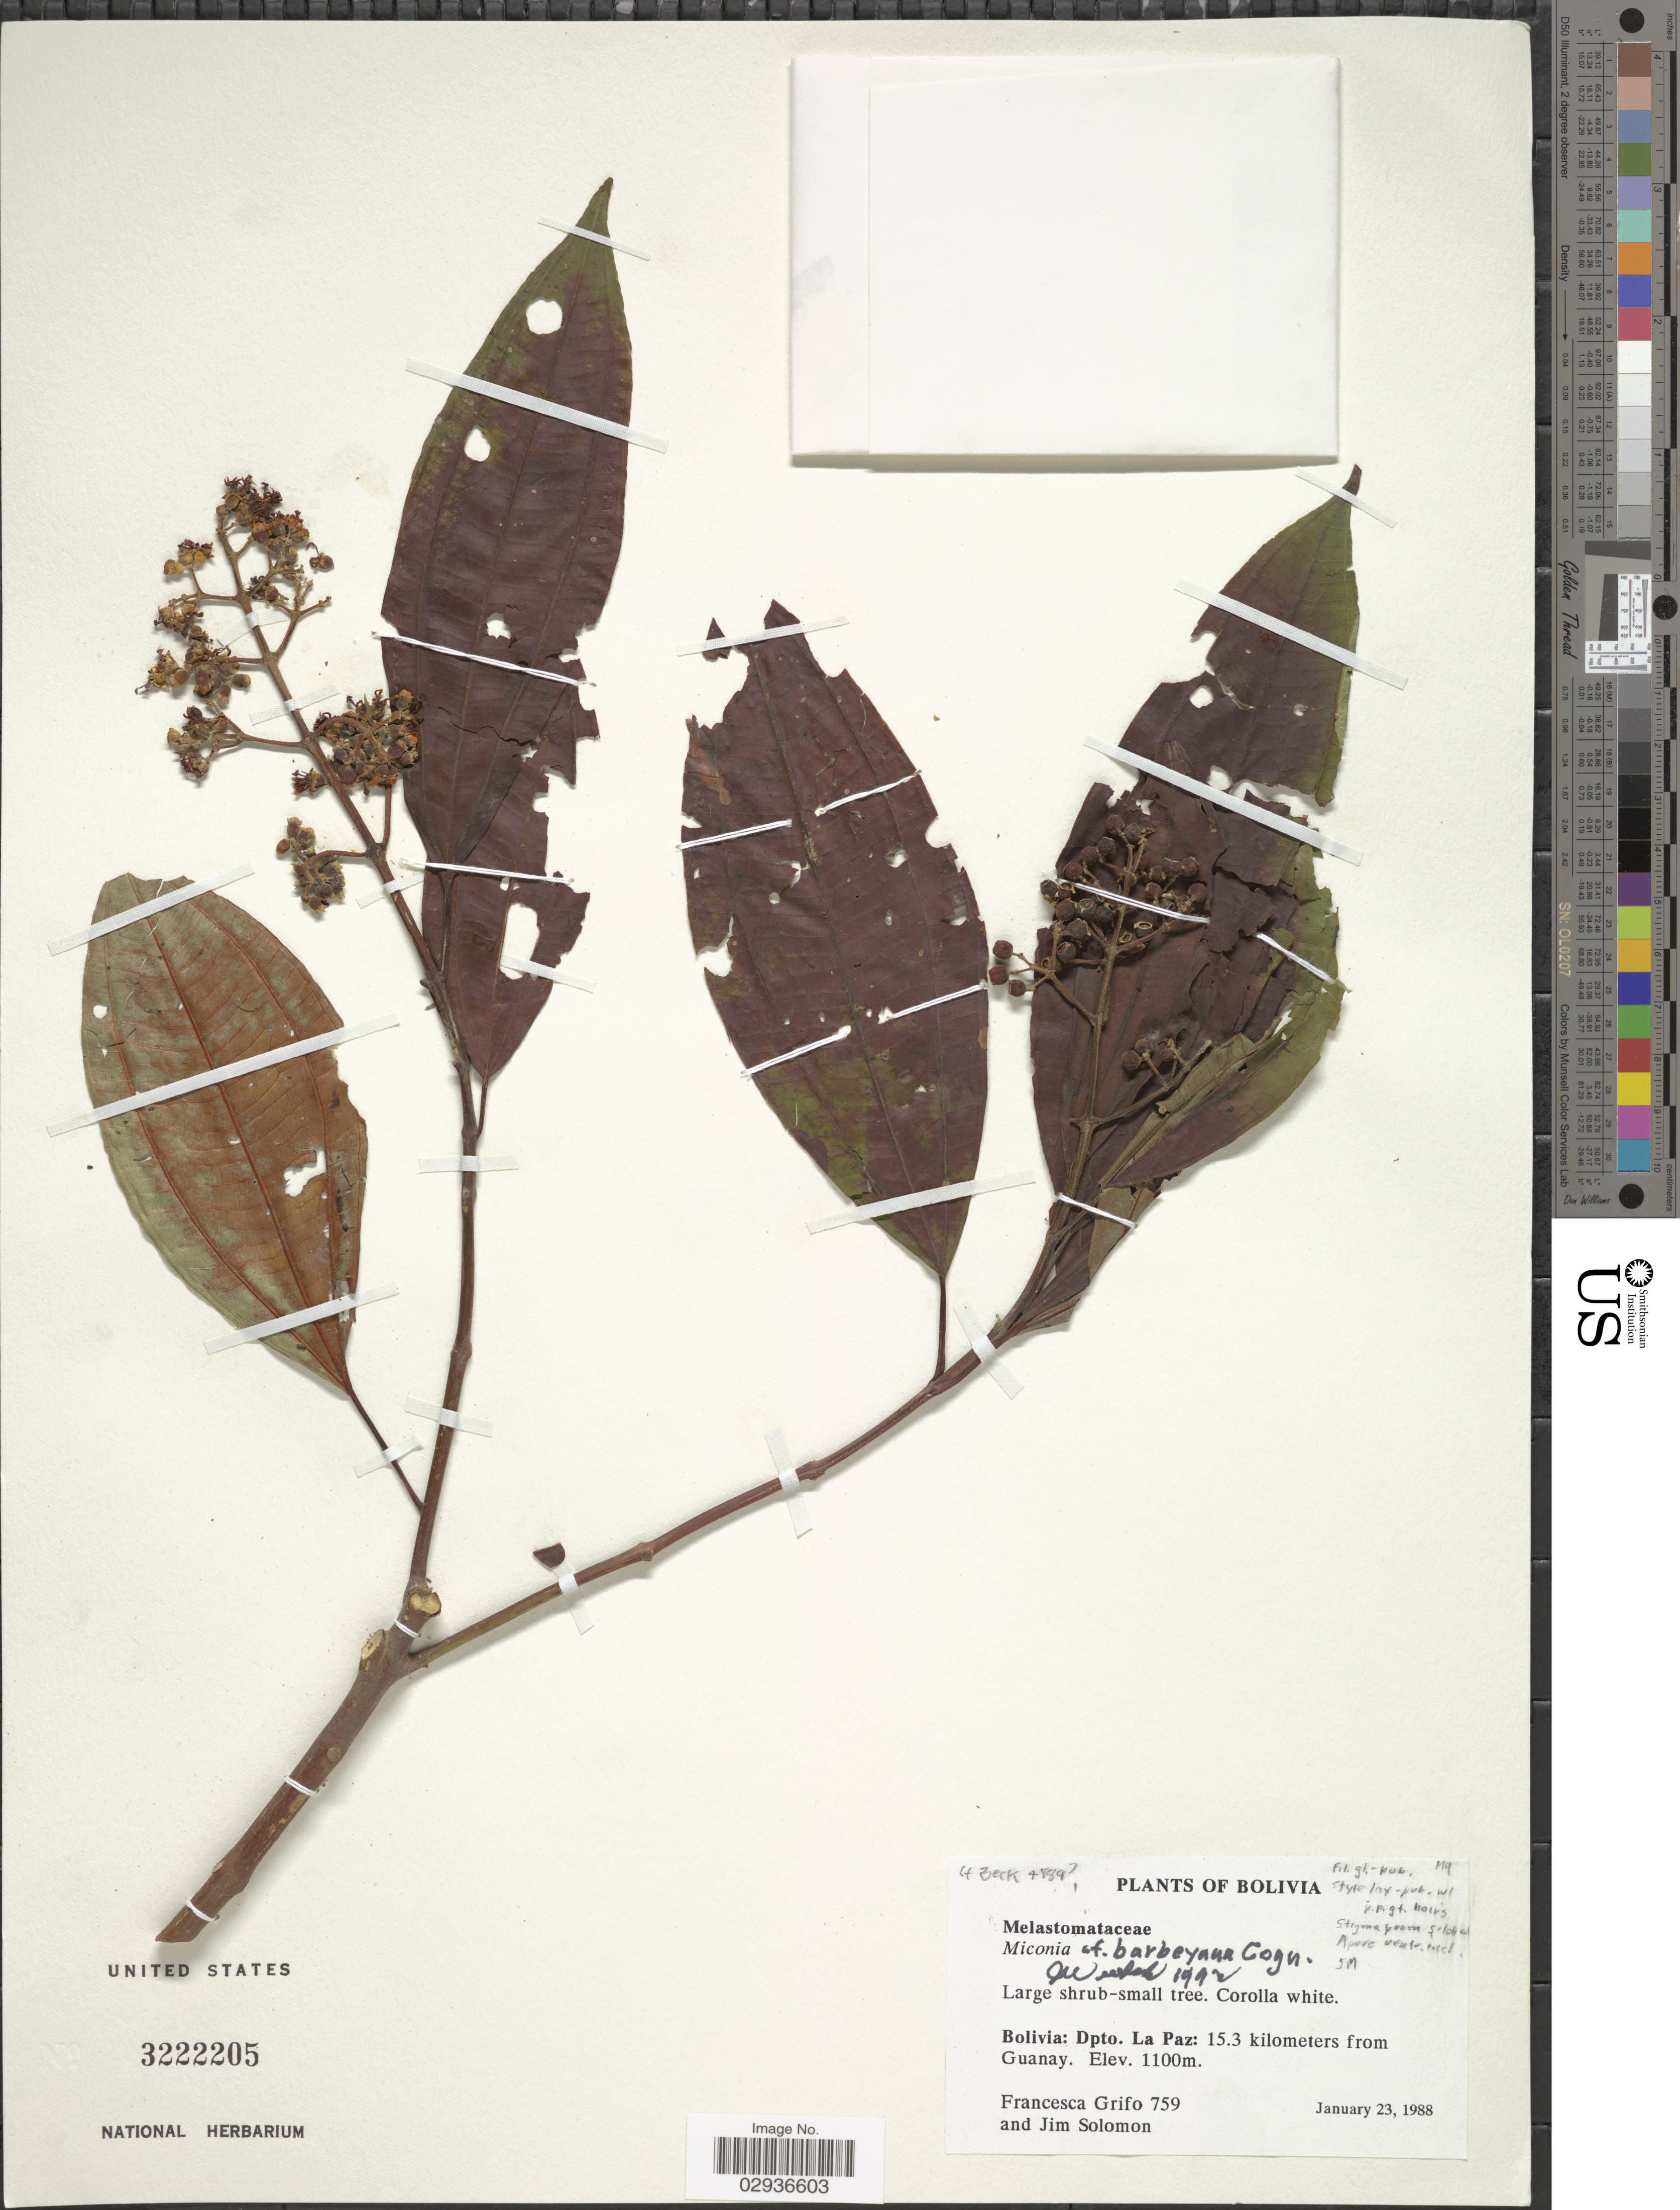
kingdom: Plantae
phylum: Tracheophyta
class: Magnoliopsida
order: Myrtales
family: Melastomataceae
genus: Miconia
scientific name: Miconia barbeyana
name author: Cogn.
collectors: F. Grifo & J. Solomon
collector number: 759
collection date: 1988-01-23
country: Bolivia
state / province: La Paz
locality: Dpto. La Paz: 15.3 kilometers from Guanay.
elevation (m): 1100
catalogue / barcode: US 3222205